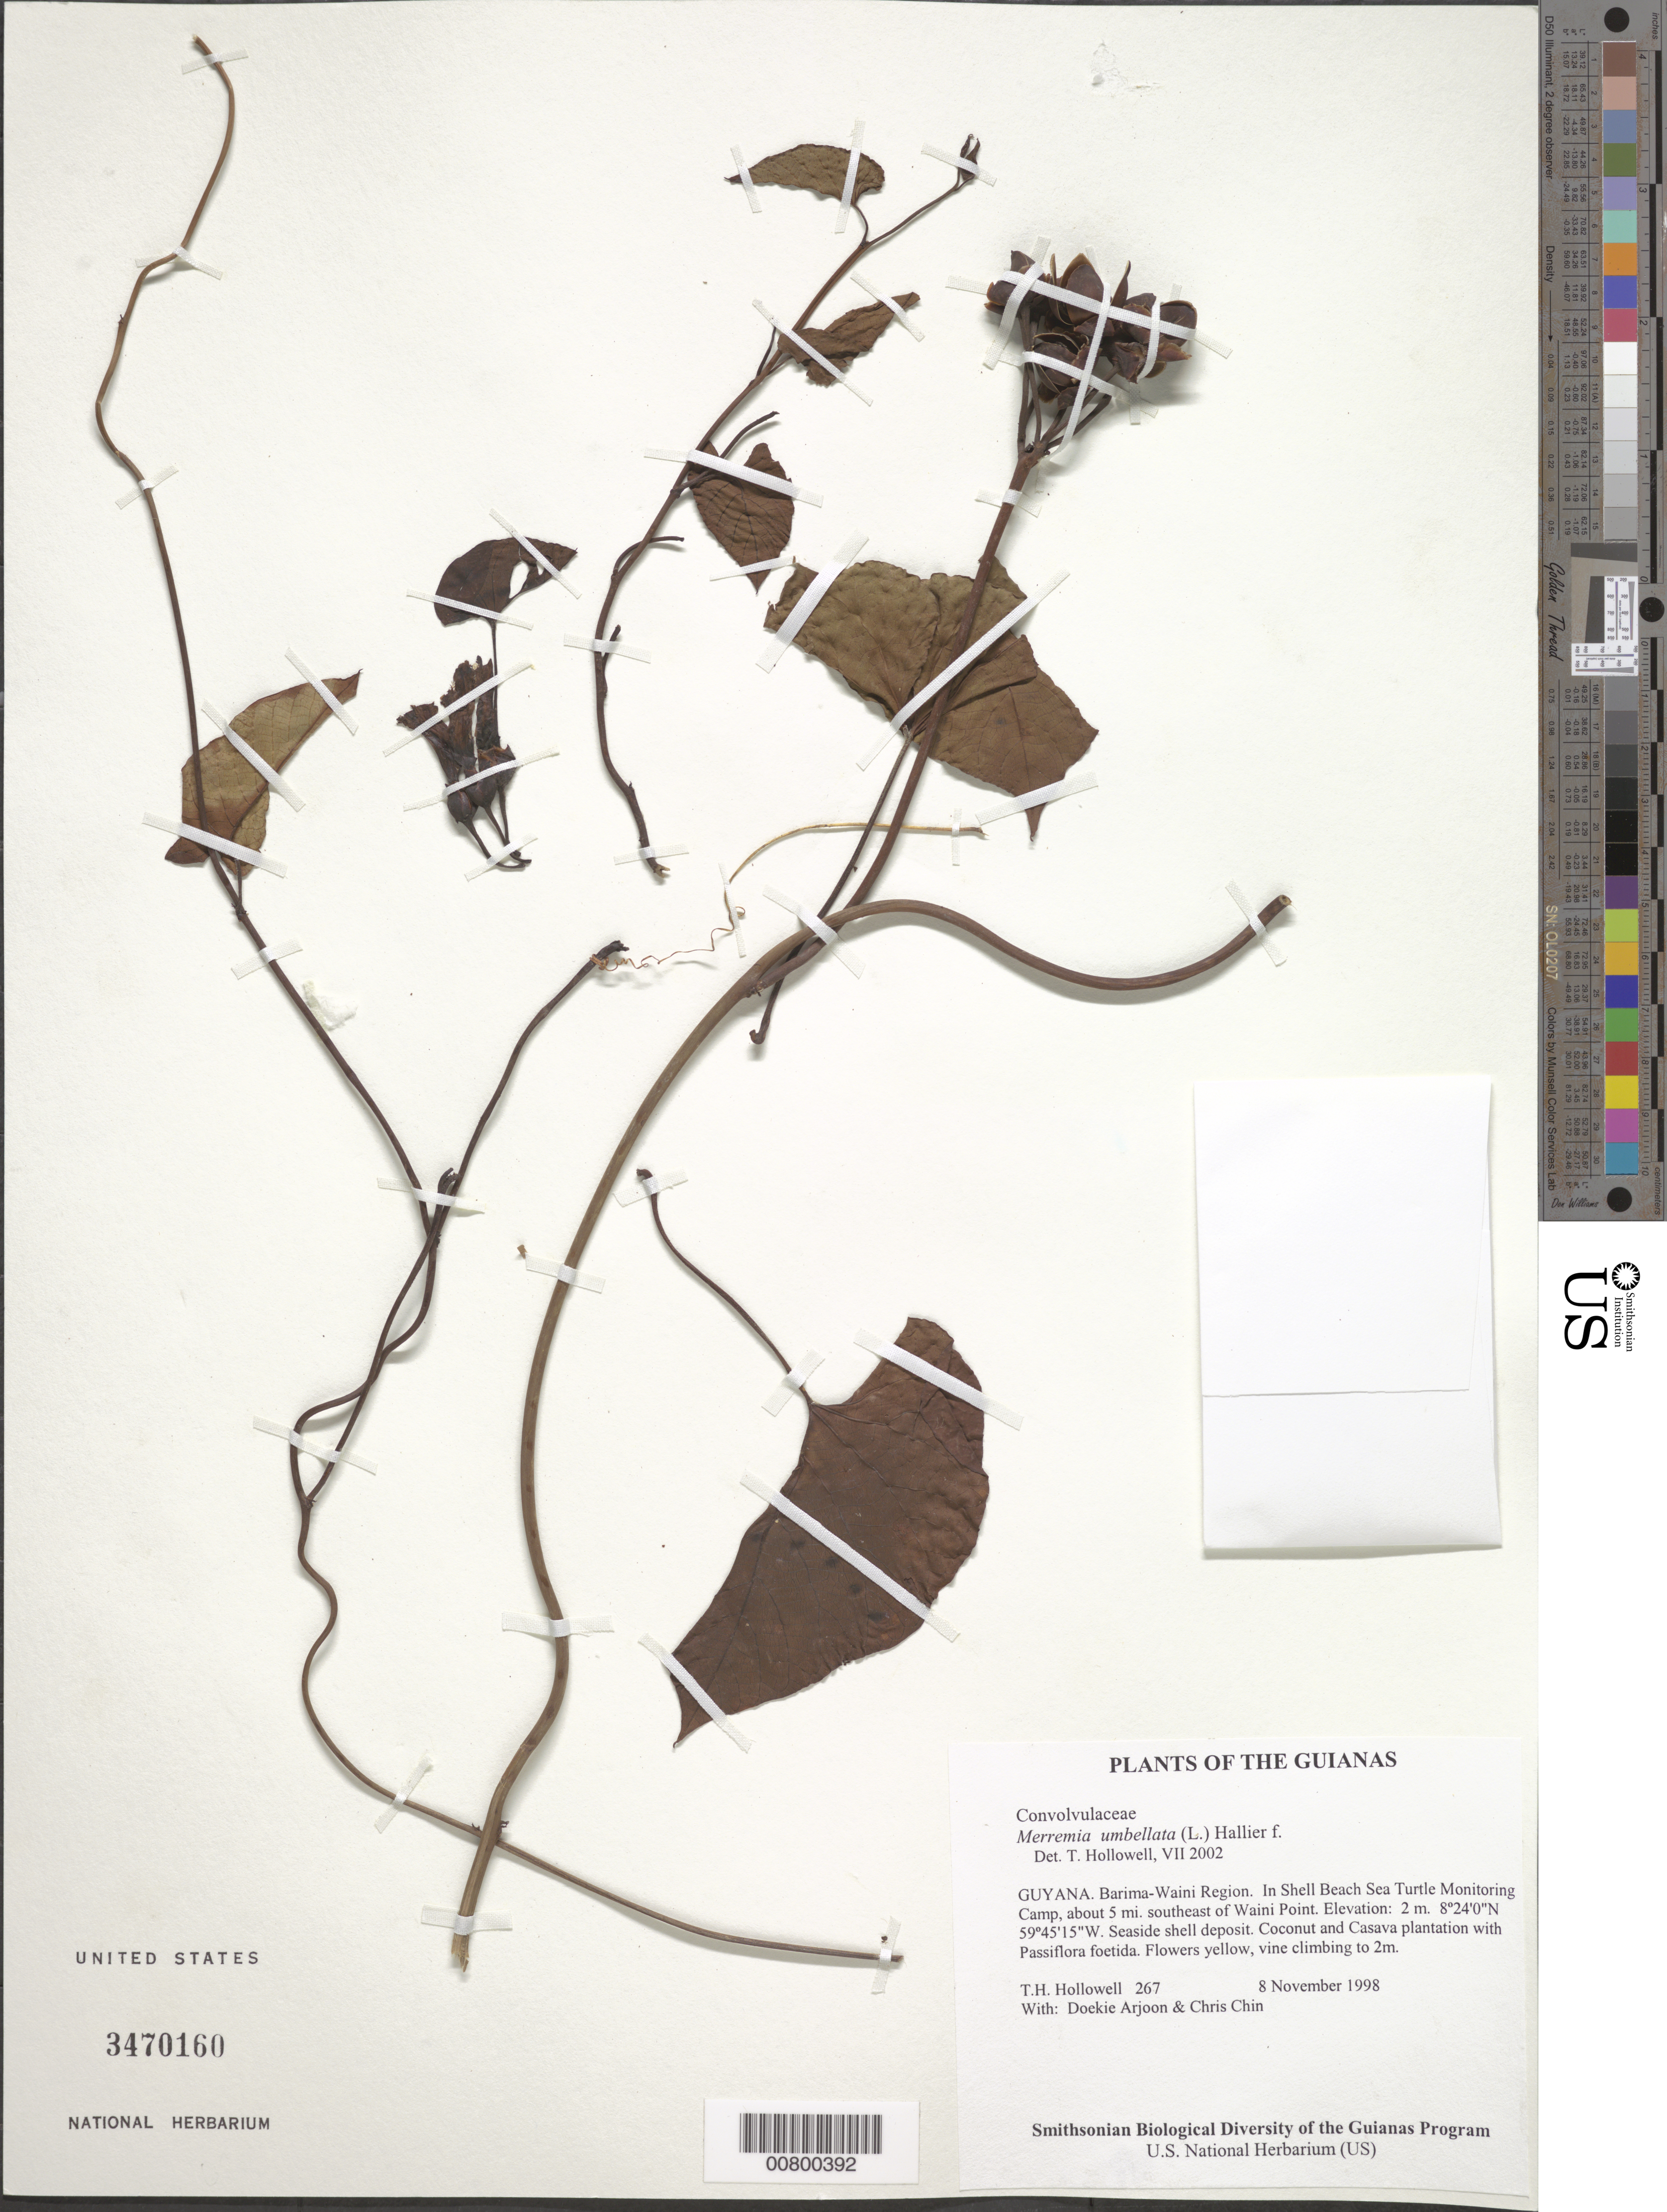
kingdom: Plantae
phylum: Tracheophyta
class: Magnoliopsida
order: Solanales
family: Convolvulaceae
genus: Camonea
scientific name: Camonea umbellata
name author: (L.) A. R. Simões & Staples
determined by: Strong, Mark T., (BOT), Smithsonian Institution - National Museum of Natural History (UNITED STATES)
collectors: T. Hollowell, D. Arjoon & C. Chin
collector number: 267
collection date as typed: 8 November 1998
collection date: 1998-11-08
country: Guyana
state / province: Barima-Waini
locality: In Shell Beach Sea Turtle Monitoring Camp, about 5 mi. southeast of Waini Point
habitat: Seaside shell deposit. Coconut and Casava plantation with Passiflora foetida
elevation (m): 2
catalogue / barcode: US 3470160